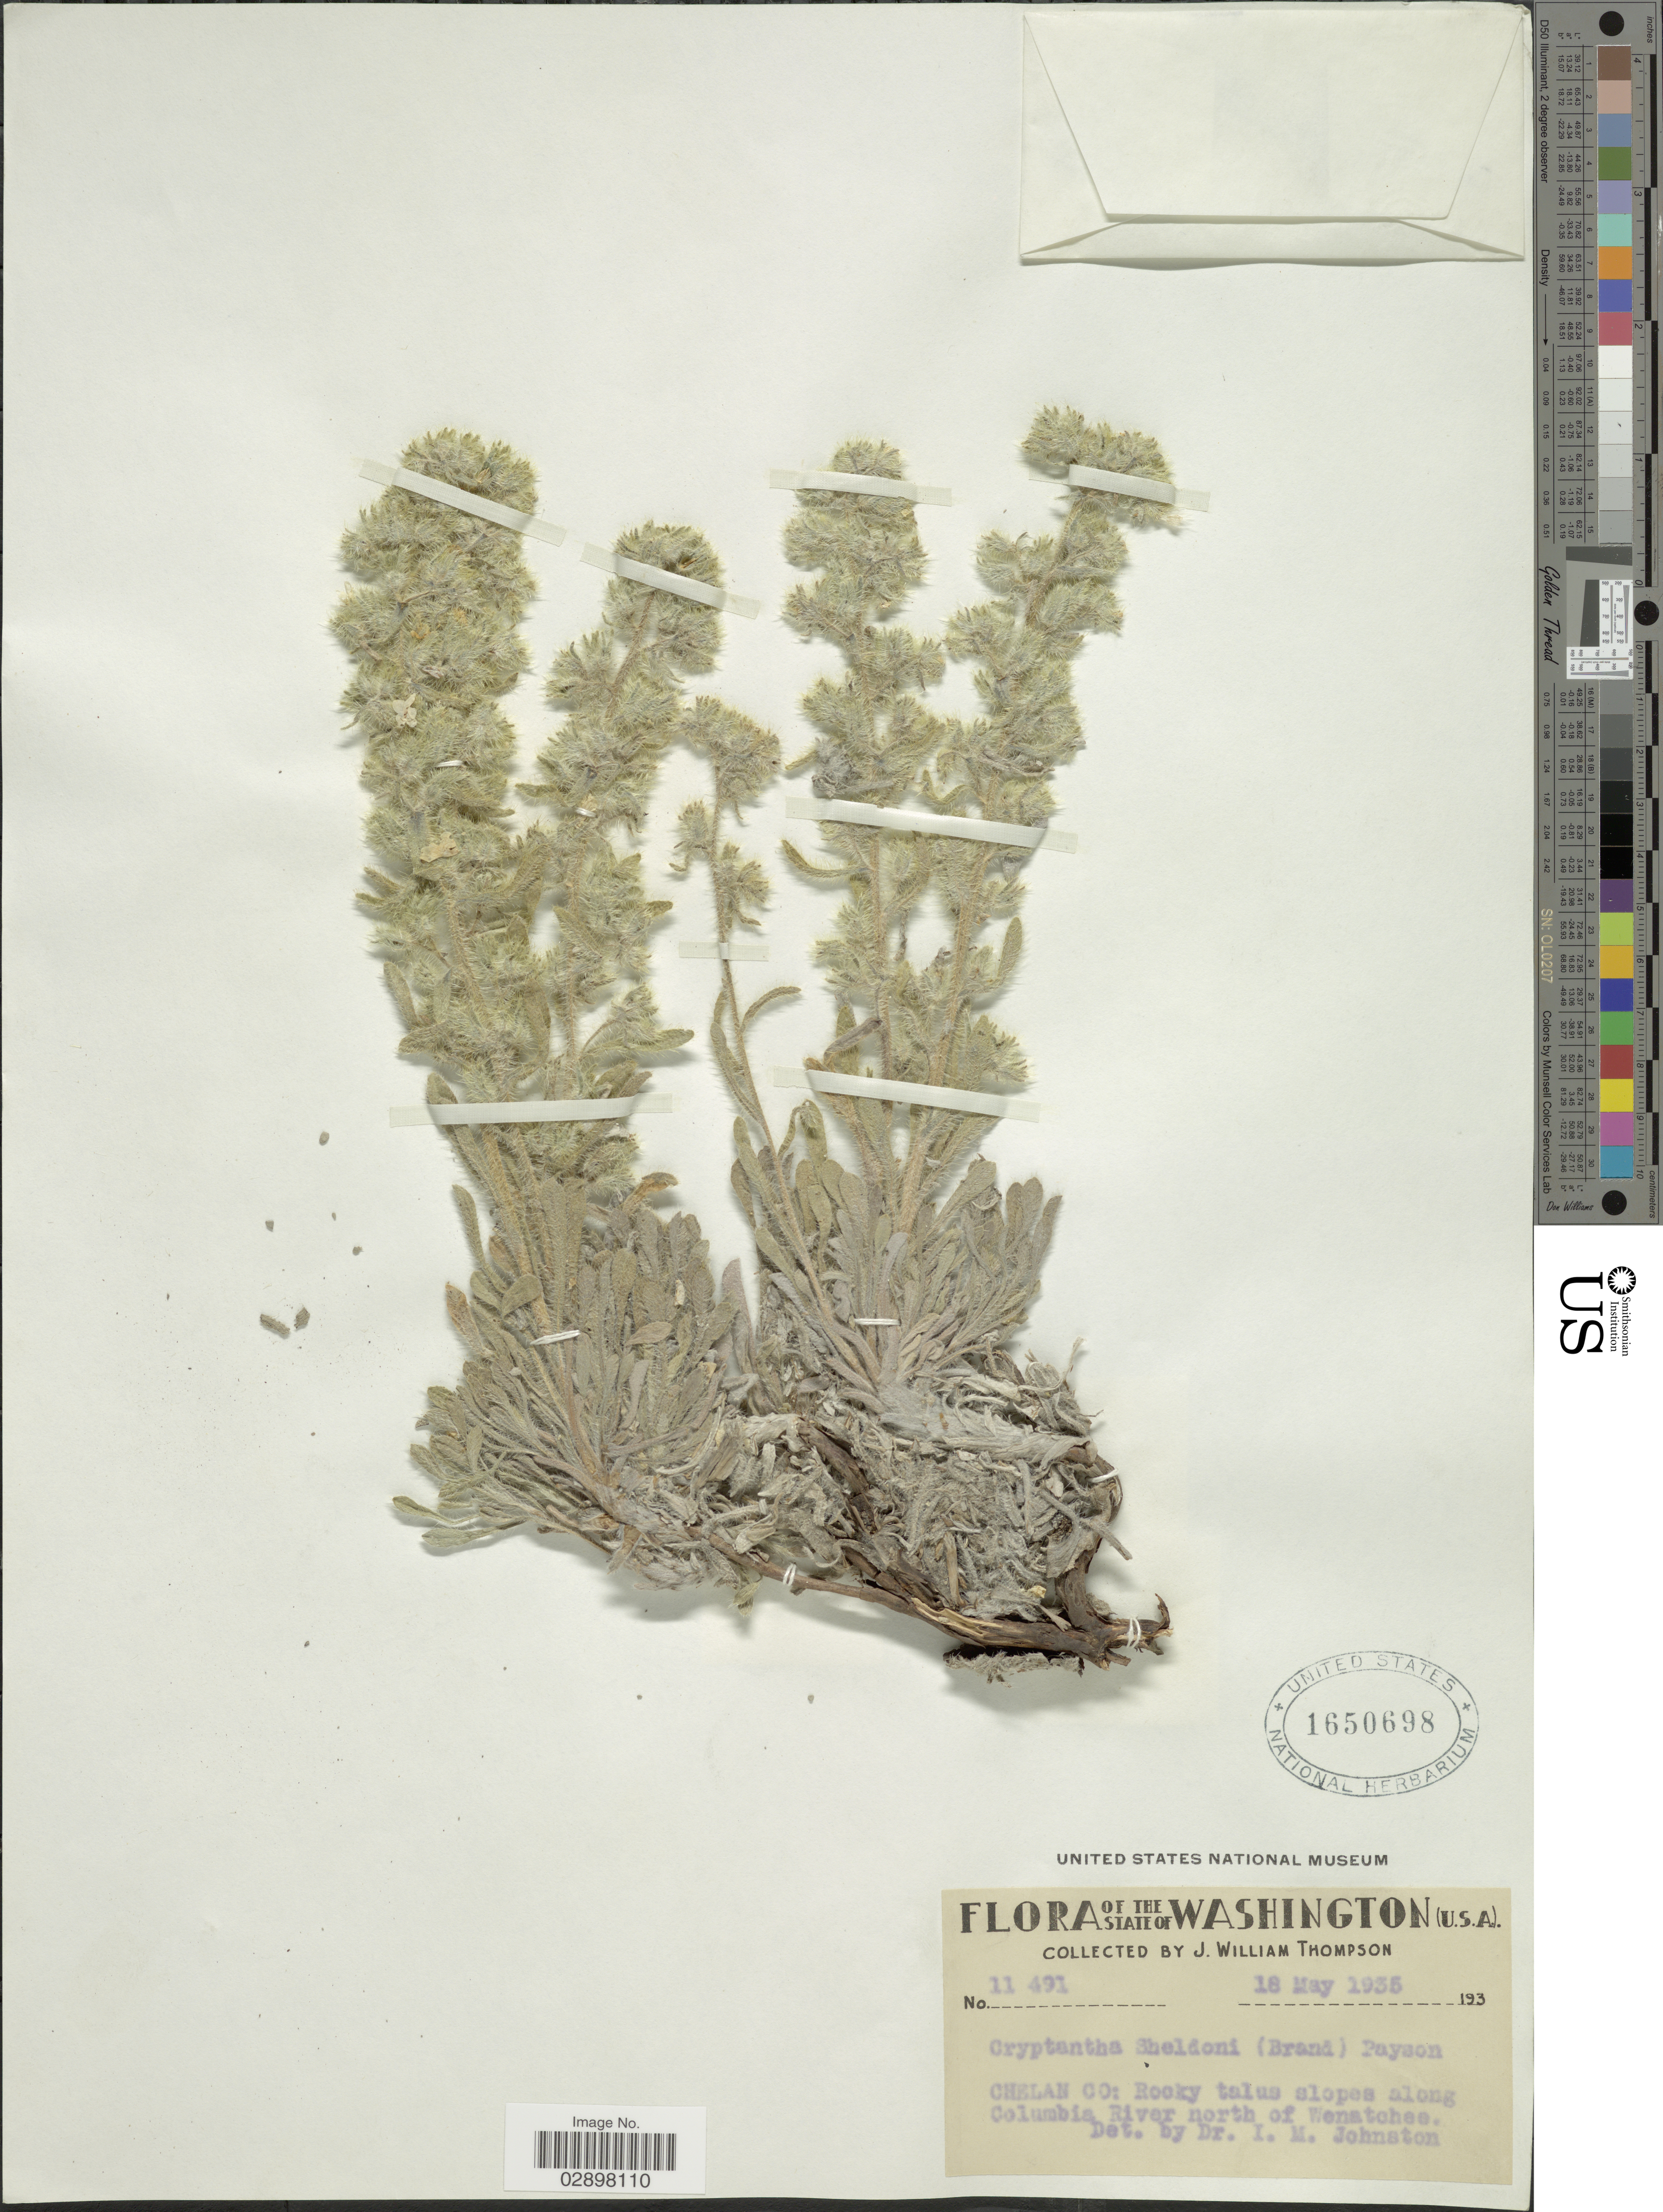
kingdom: Plantae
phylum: Tracheophyta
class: Magnoliopsida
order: Boraginales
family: Boraginaceae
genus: Cryptantha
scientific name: Cryptantha sheldonii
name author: (Brand) Payson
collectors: J. W. Thompson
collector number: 11491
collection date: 1935-05-18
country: United States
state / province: Washington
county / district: Chelan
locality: Chelan Co: Rocky talus slopes along Columbia River north of Wenatches.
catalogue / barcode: US 1650698